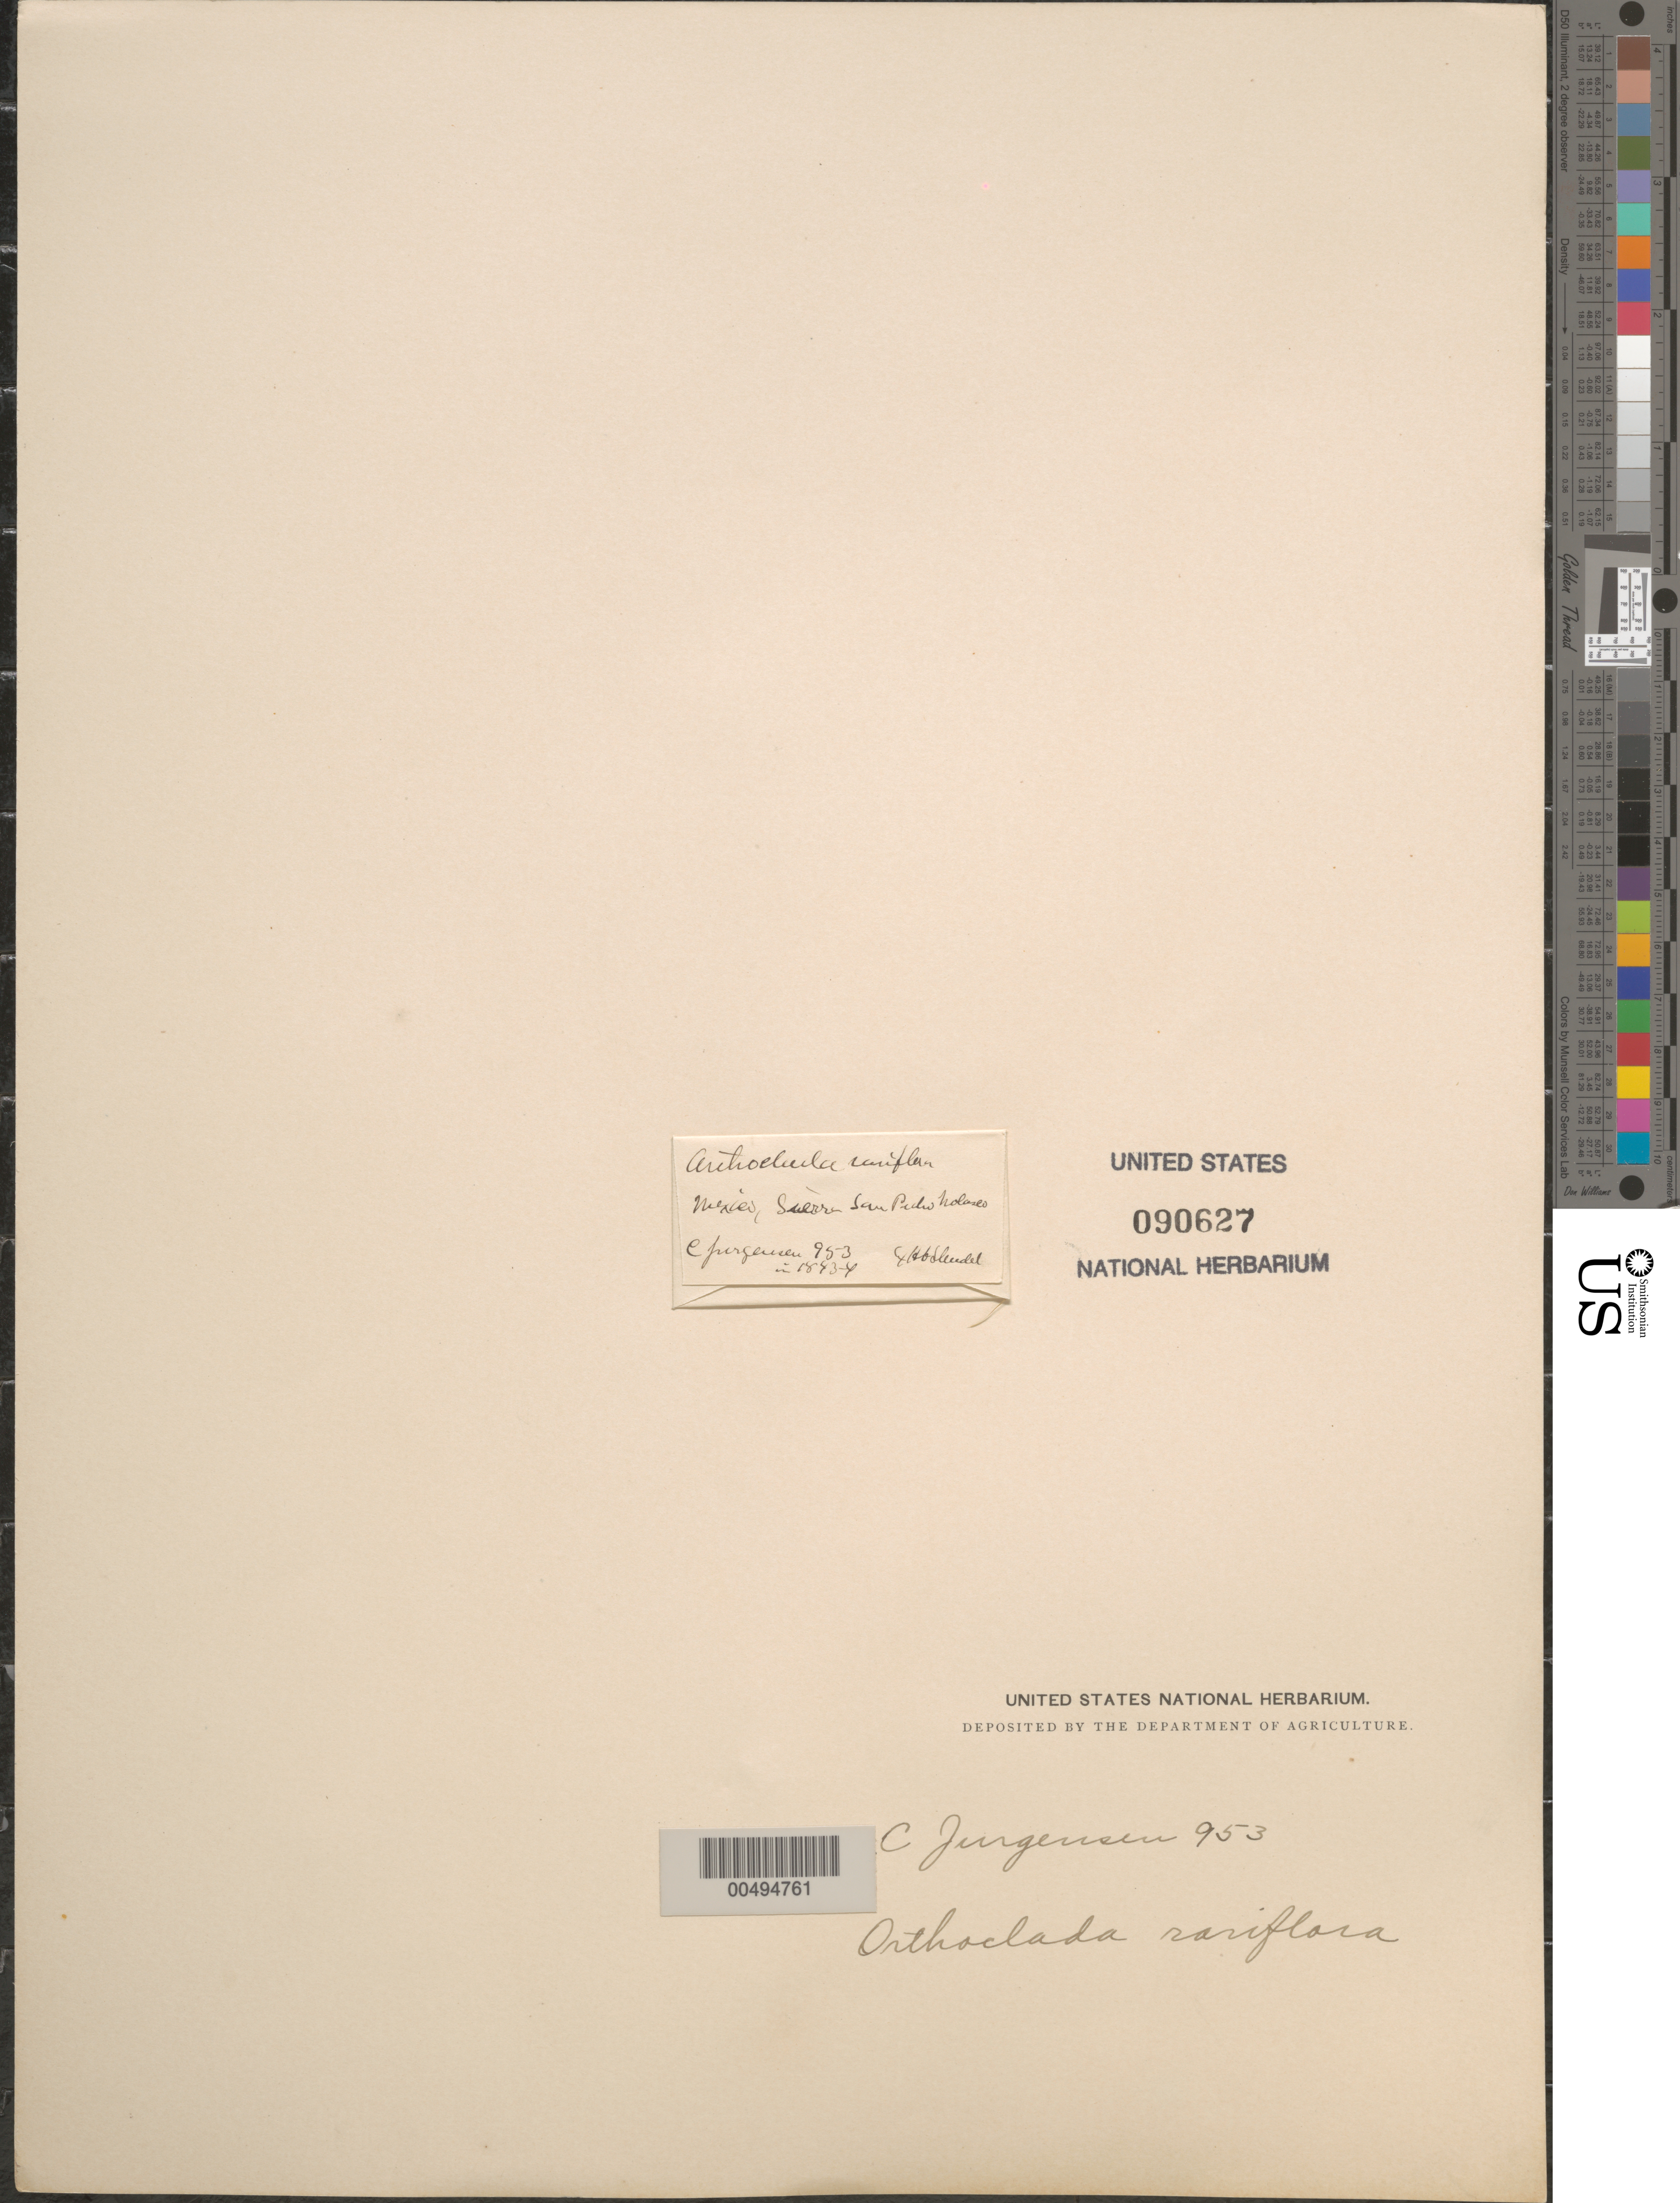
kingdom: Plantae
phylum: Tracheophyta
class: Liliopsida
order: Poales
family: Poaceae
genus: Orthoclada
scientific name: Orthoclada laxa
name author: P. Beauv.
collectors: C. Jurgensen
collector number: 953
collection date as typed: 1843 to -- --- 1844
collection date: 1843/1844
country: Mexico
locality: Sierra San Pedro Nolaseo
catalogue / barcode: US 90627